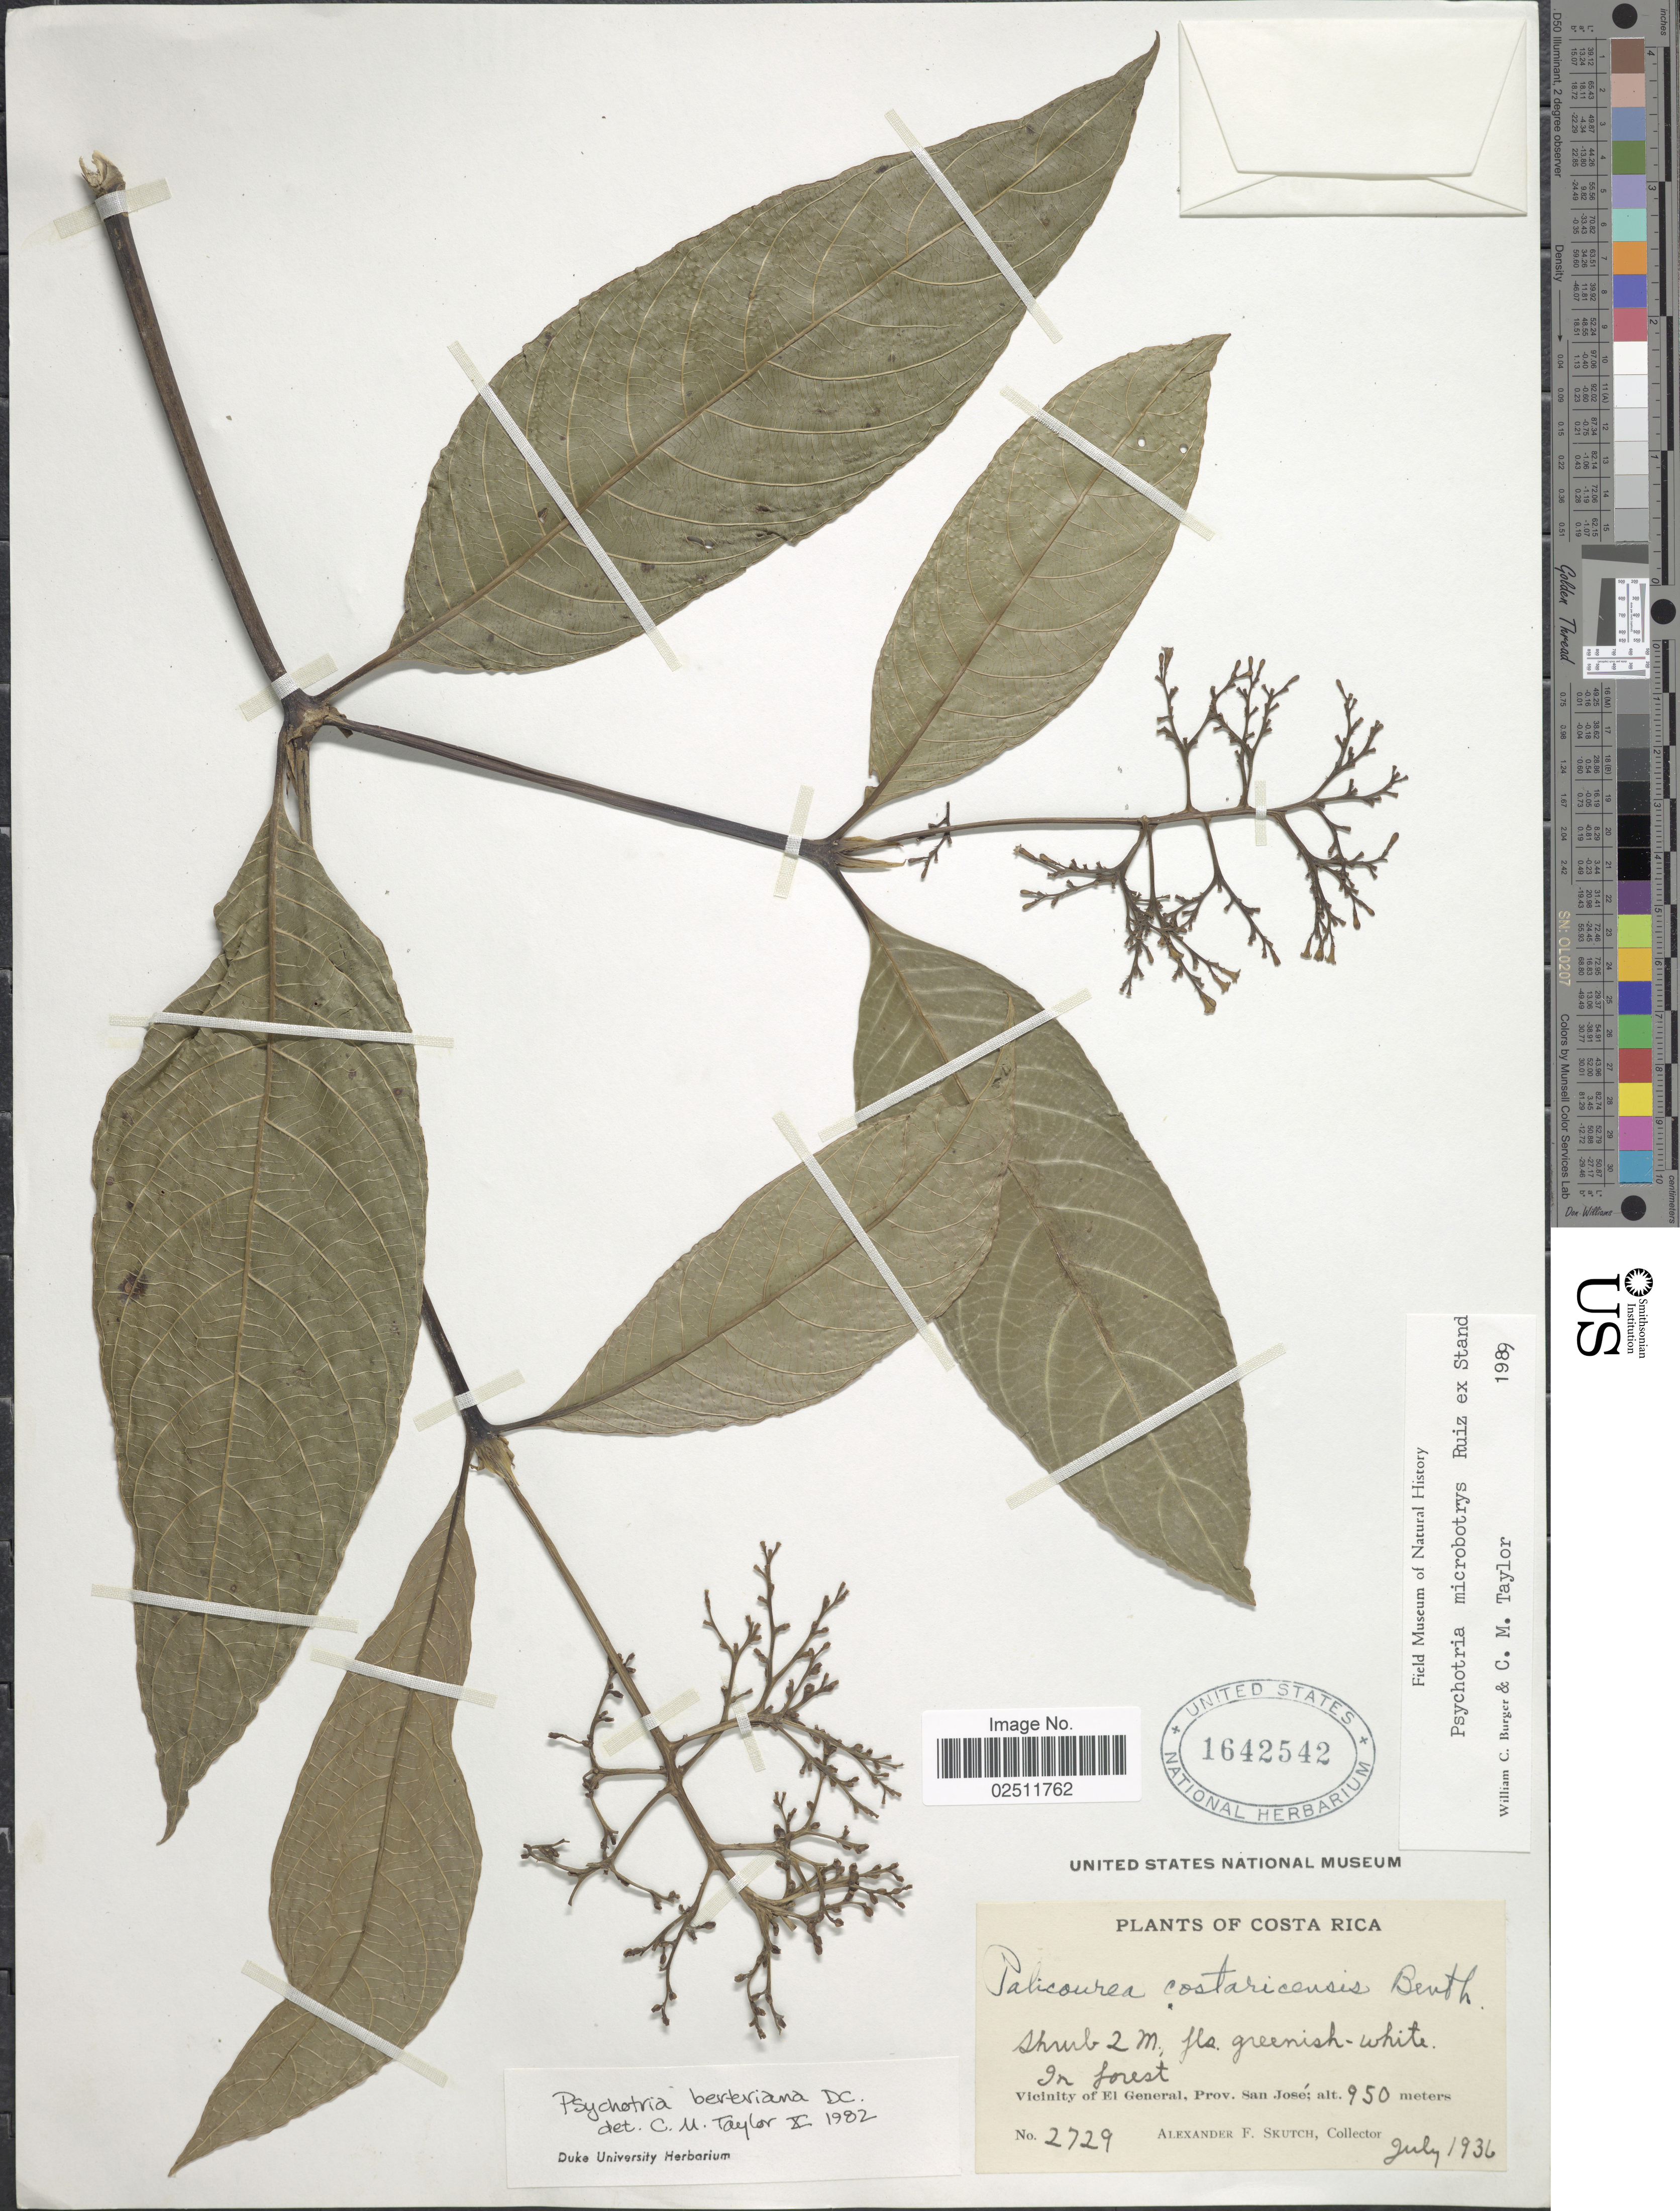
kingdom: Plantae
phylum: Tracheophyta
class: Magnoliopsida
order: Gentianales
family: Rubiaceae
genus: Psychotria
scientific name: Psychotria berteroana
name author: DC.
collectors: A. F. Skutch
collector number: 2729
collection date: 1936-07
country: Costa Rica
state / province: San José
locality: In forest. Vicinity of El General.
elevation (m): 950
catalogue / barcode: US 1642542